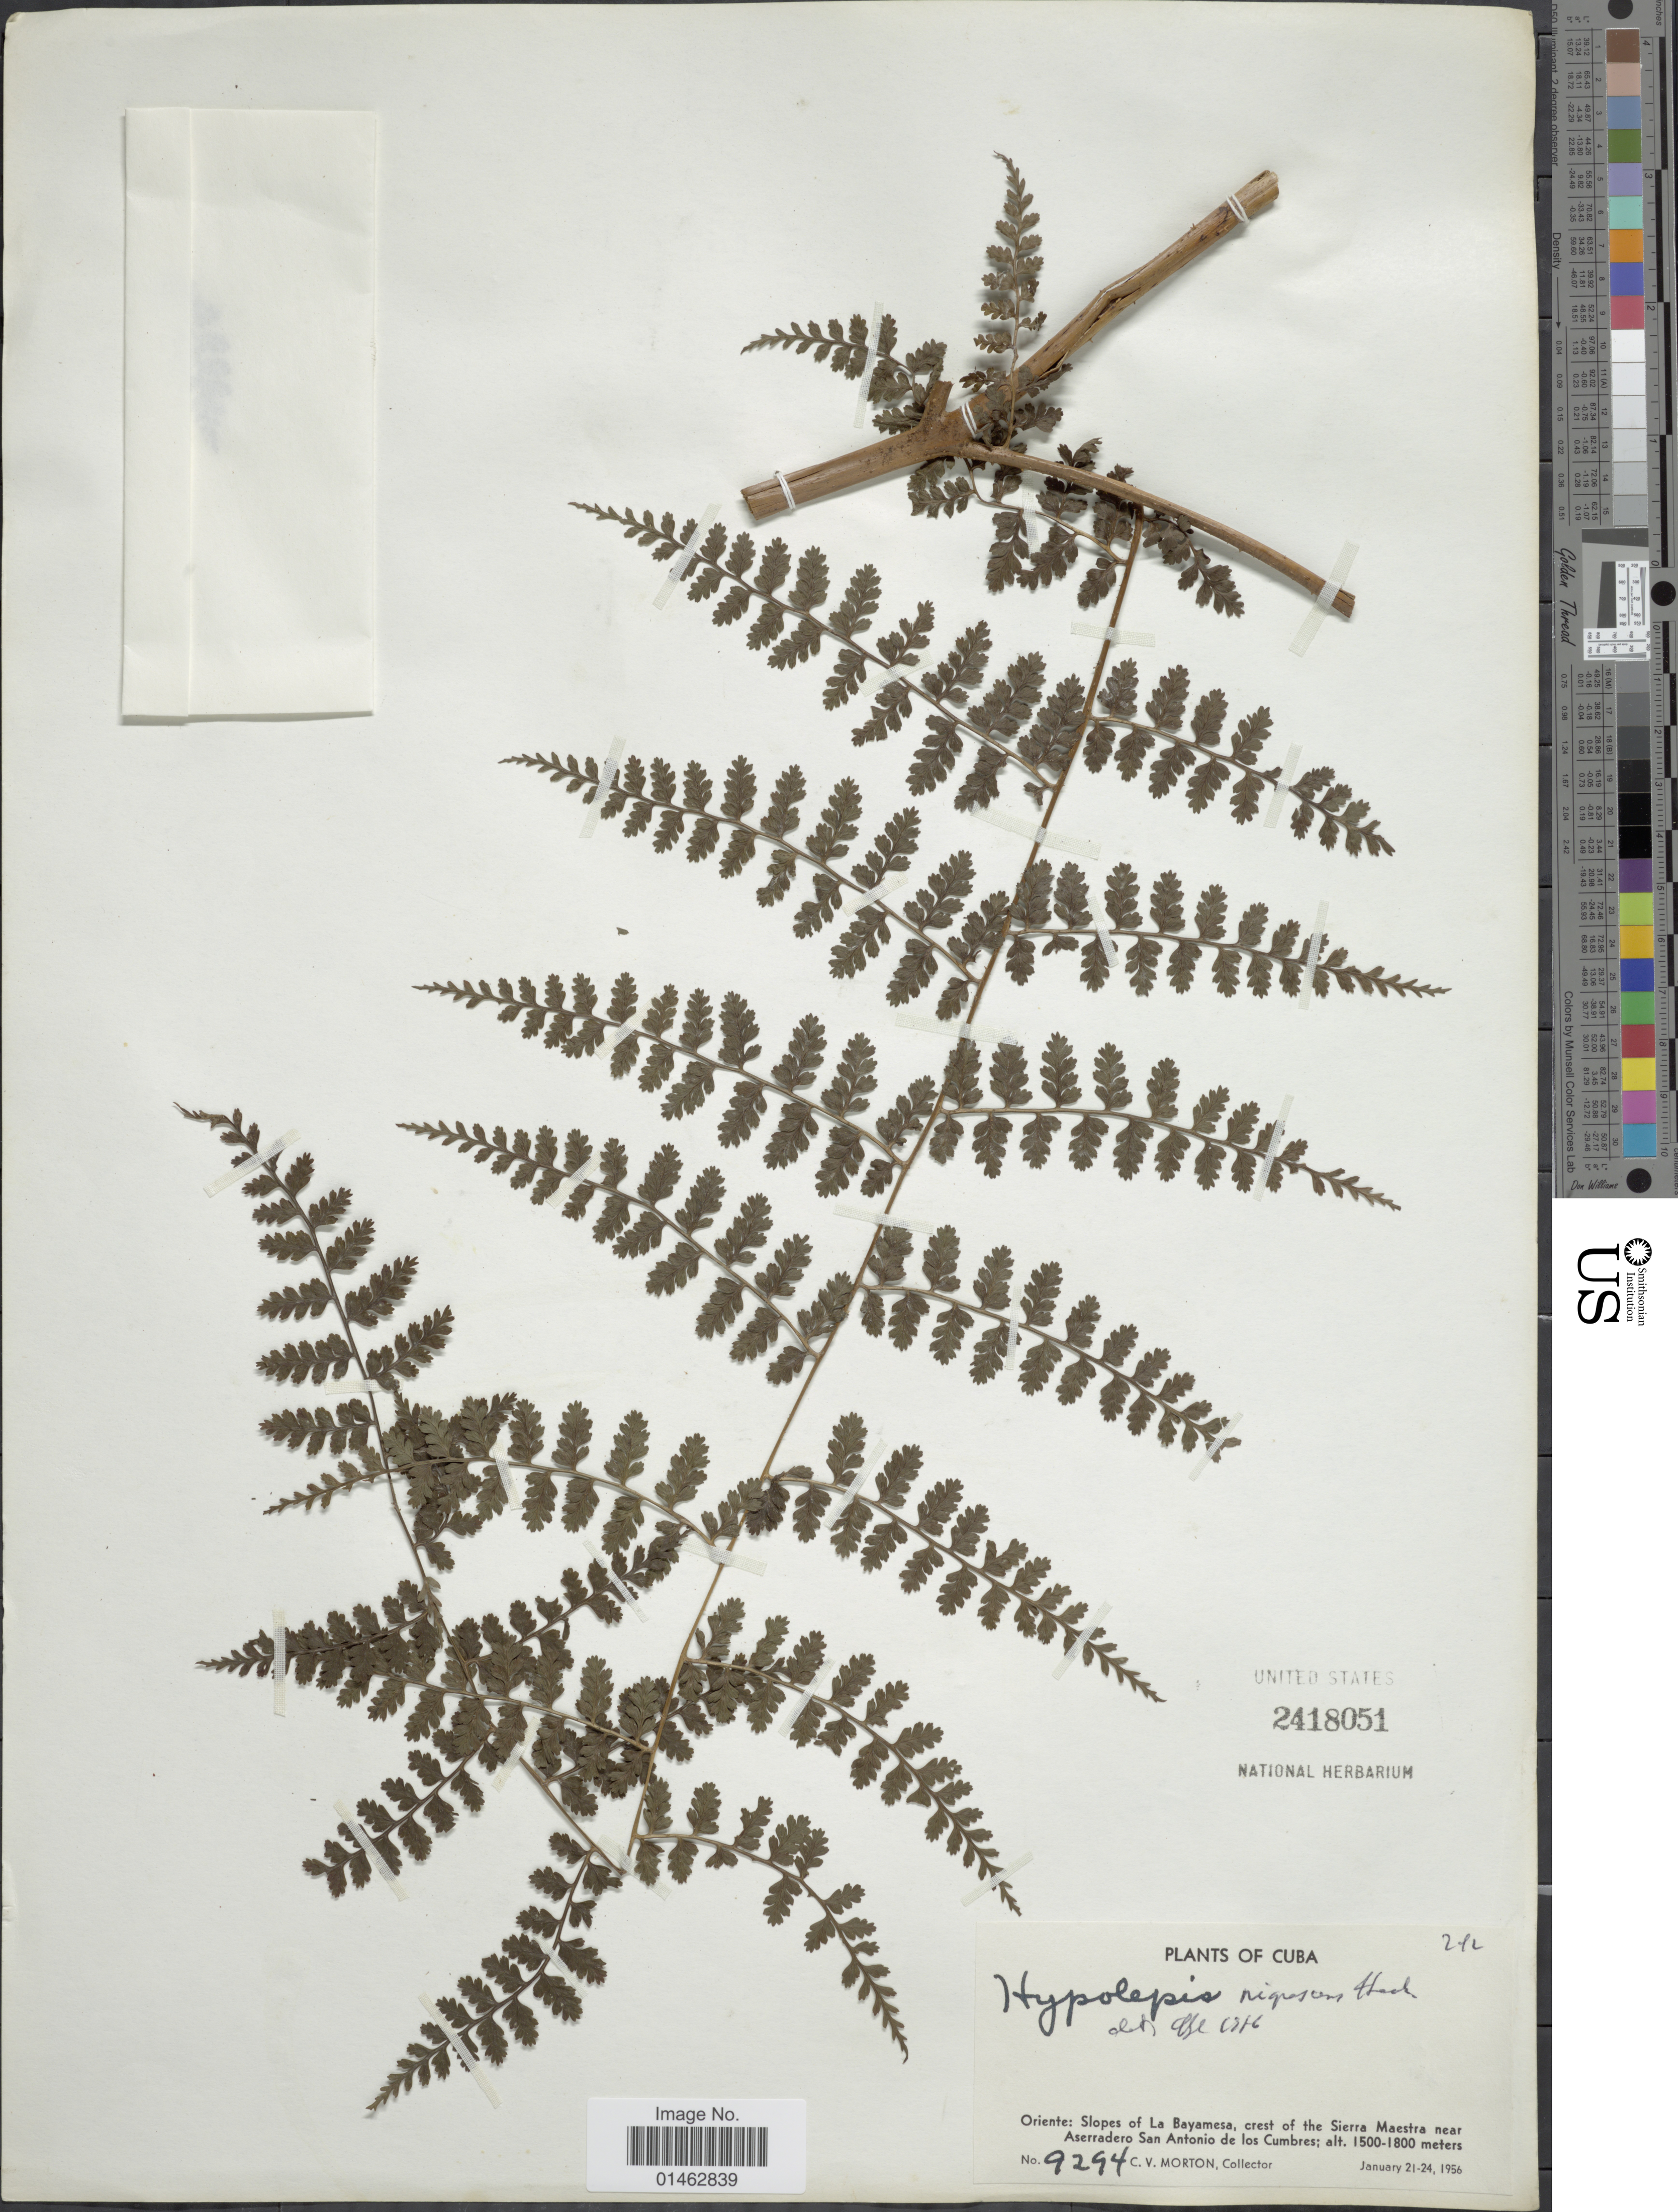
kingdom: Plantae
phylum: Tracheophyta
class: Polypodiopsida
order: Polypodiales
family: Dennstaedtiaceae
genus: Hypolepis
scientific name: Hypolepis nigrescens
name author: Hook.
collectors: C. V. Morton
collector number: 9294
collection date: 1956-01-21/1956-01-24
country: Cuba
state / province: Oriente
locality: Slopes of La Bayamesa, crest of the Sierra Maestra near Aserradero San Antonio de los Cumbres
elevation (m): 1500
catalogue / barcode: US 2418051